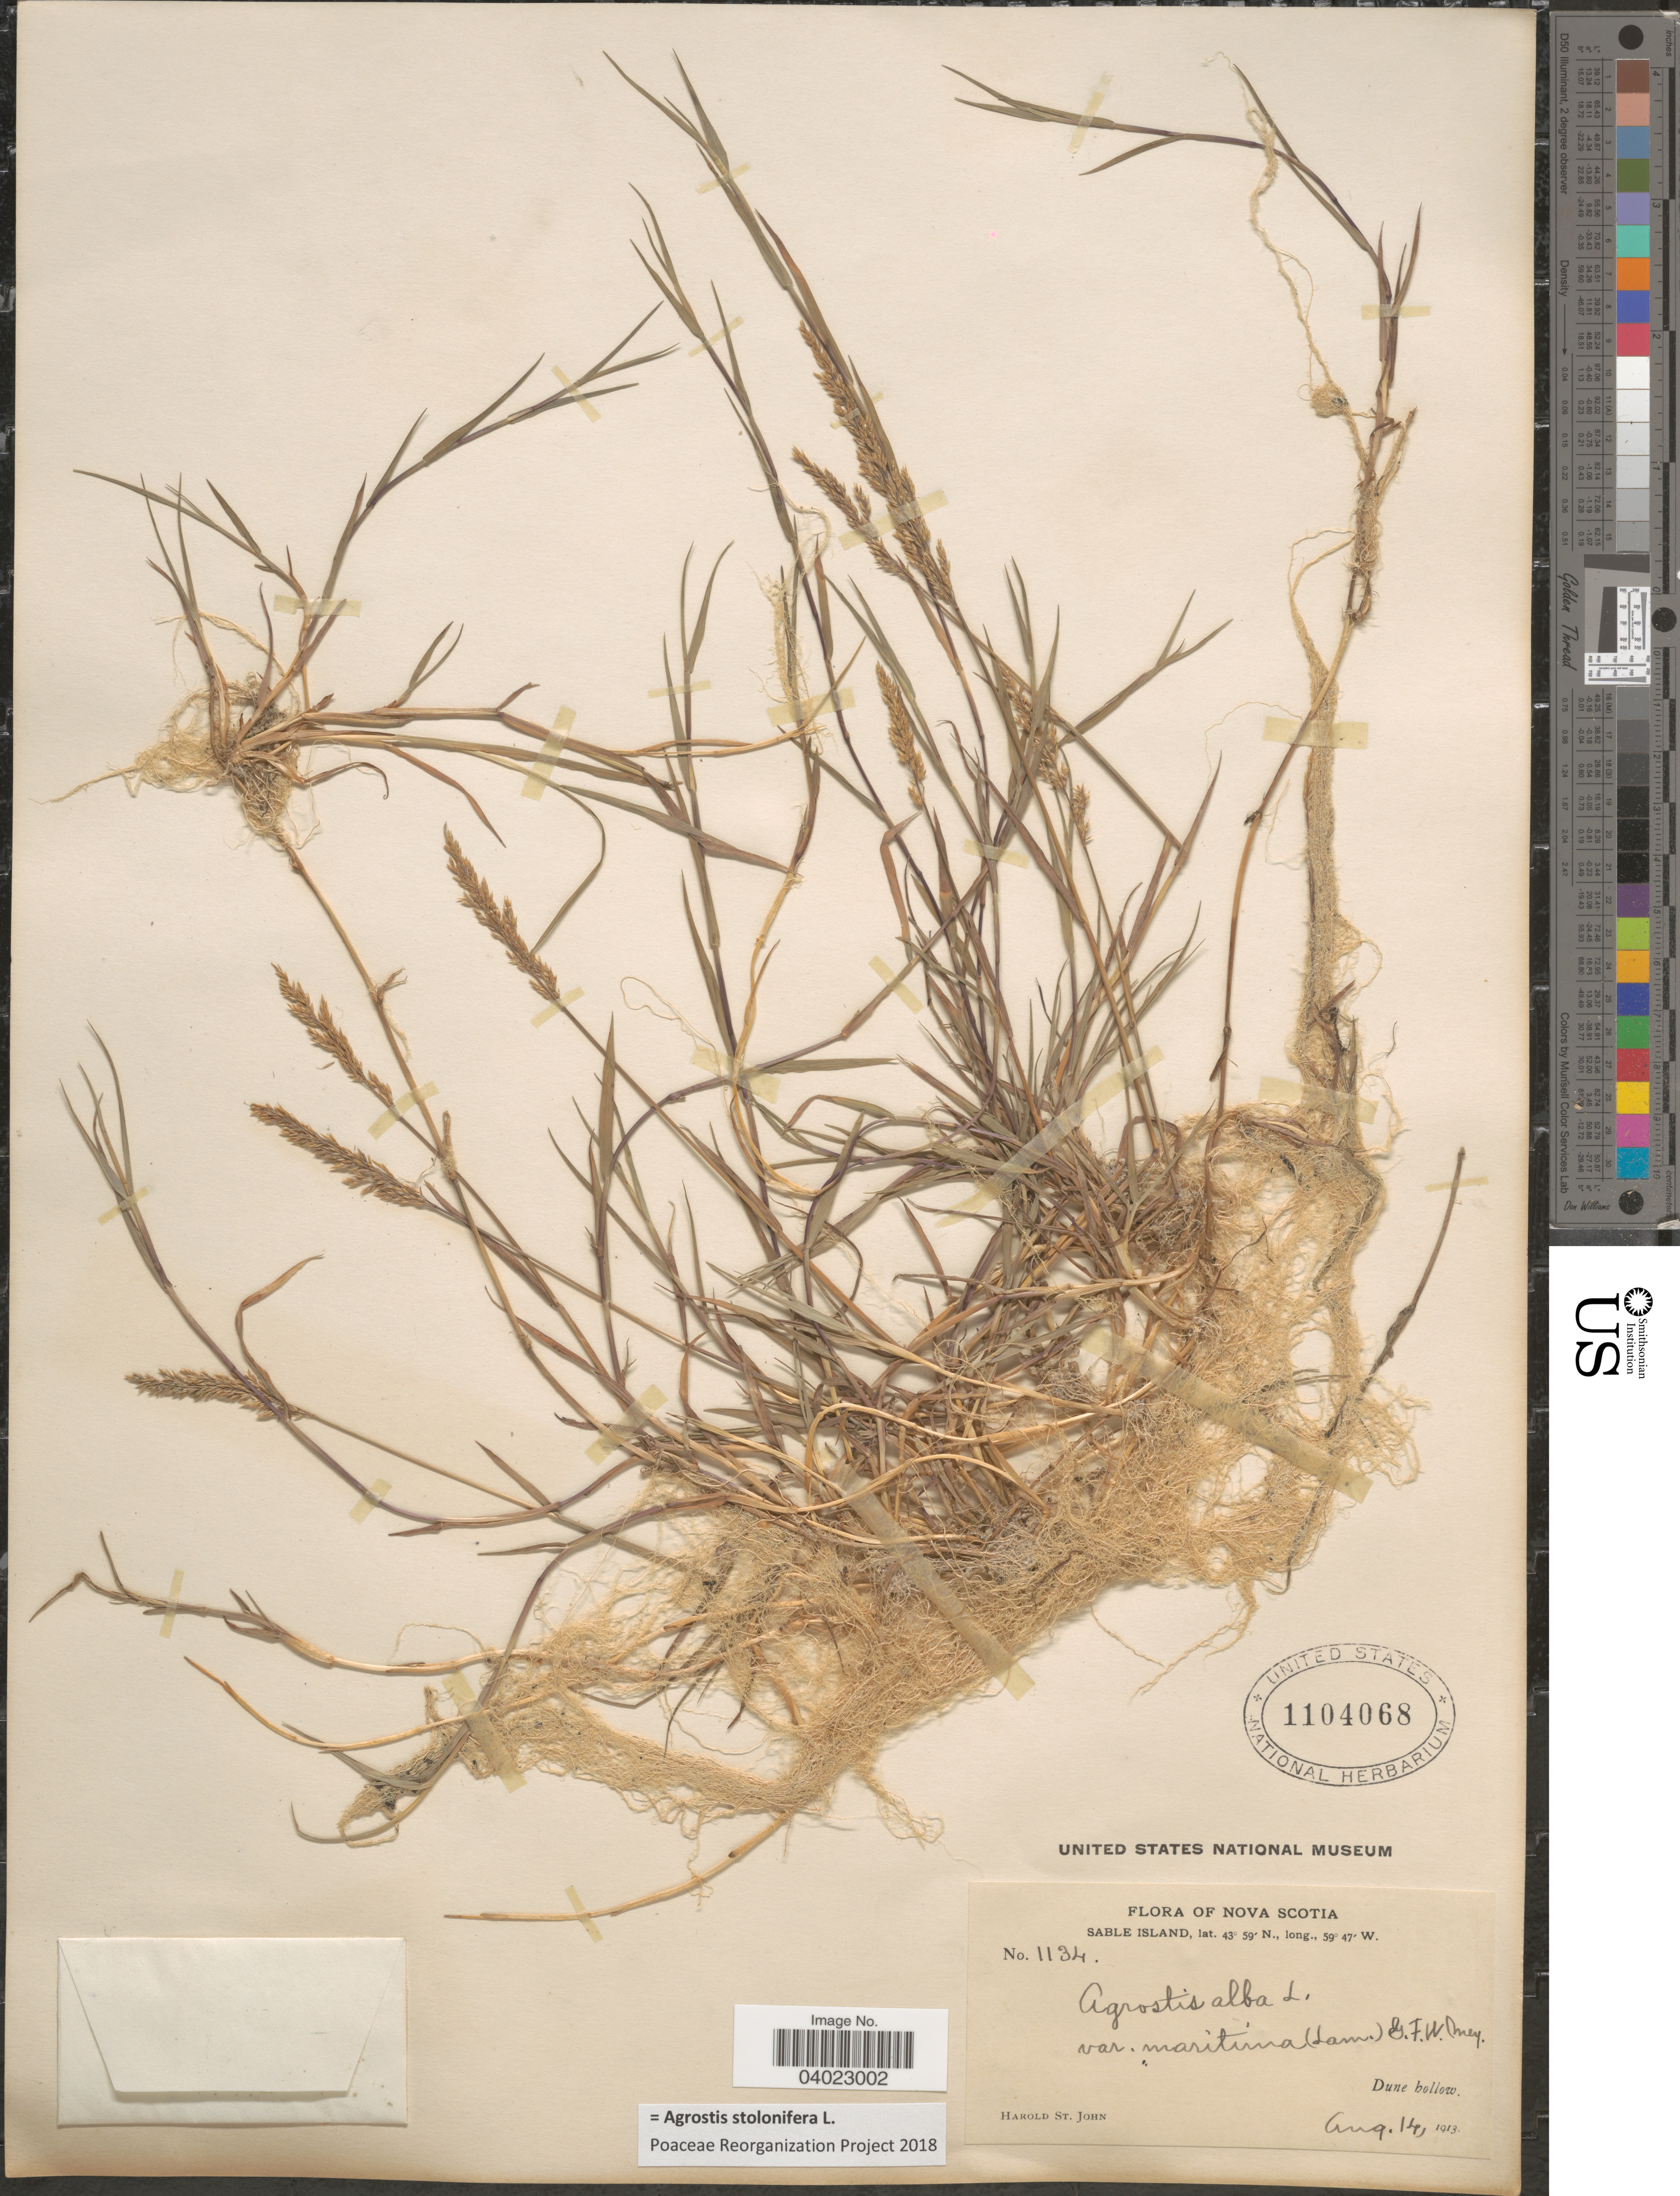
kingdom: Plantae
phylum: Tracheophyta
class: Liliopsida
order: Poales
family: Poaceae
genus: Agrostis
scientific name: Agrostis stolonifera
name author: L.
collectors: H. St. John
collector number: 1134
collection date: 1913-08-14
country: Canada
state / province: Nova Scotia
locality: Sable Island. Dune hollow.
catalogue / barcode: US 1104068